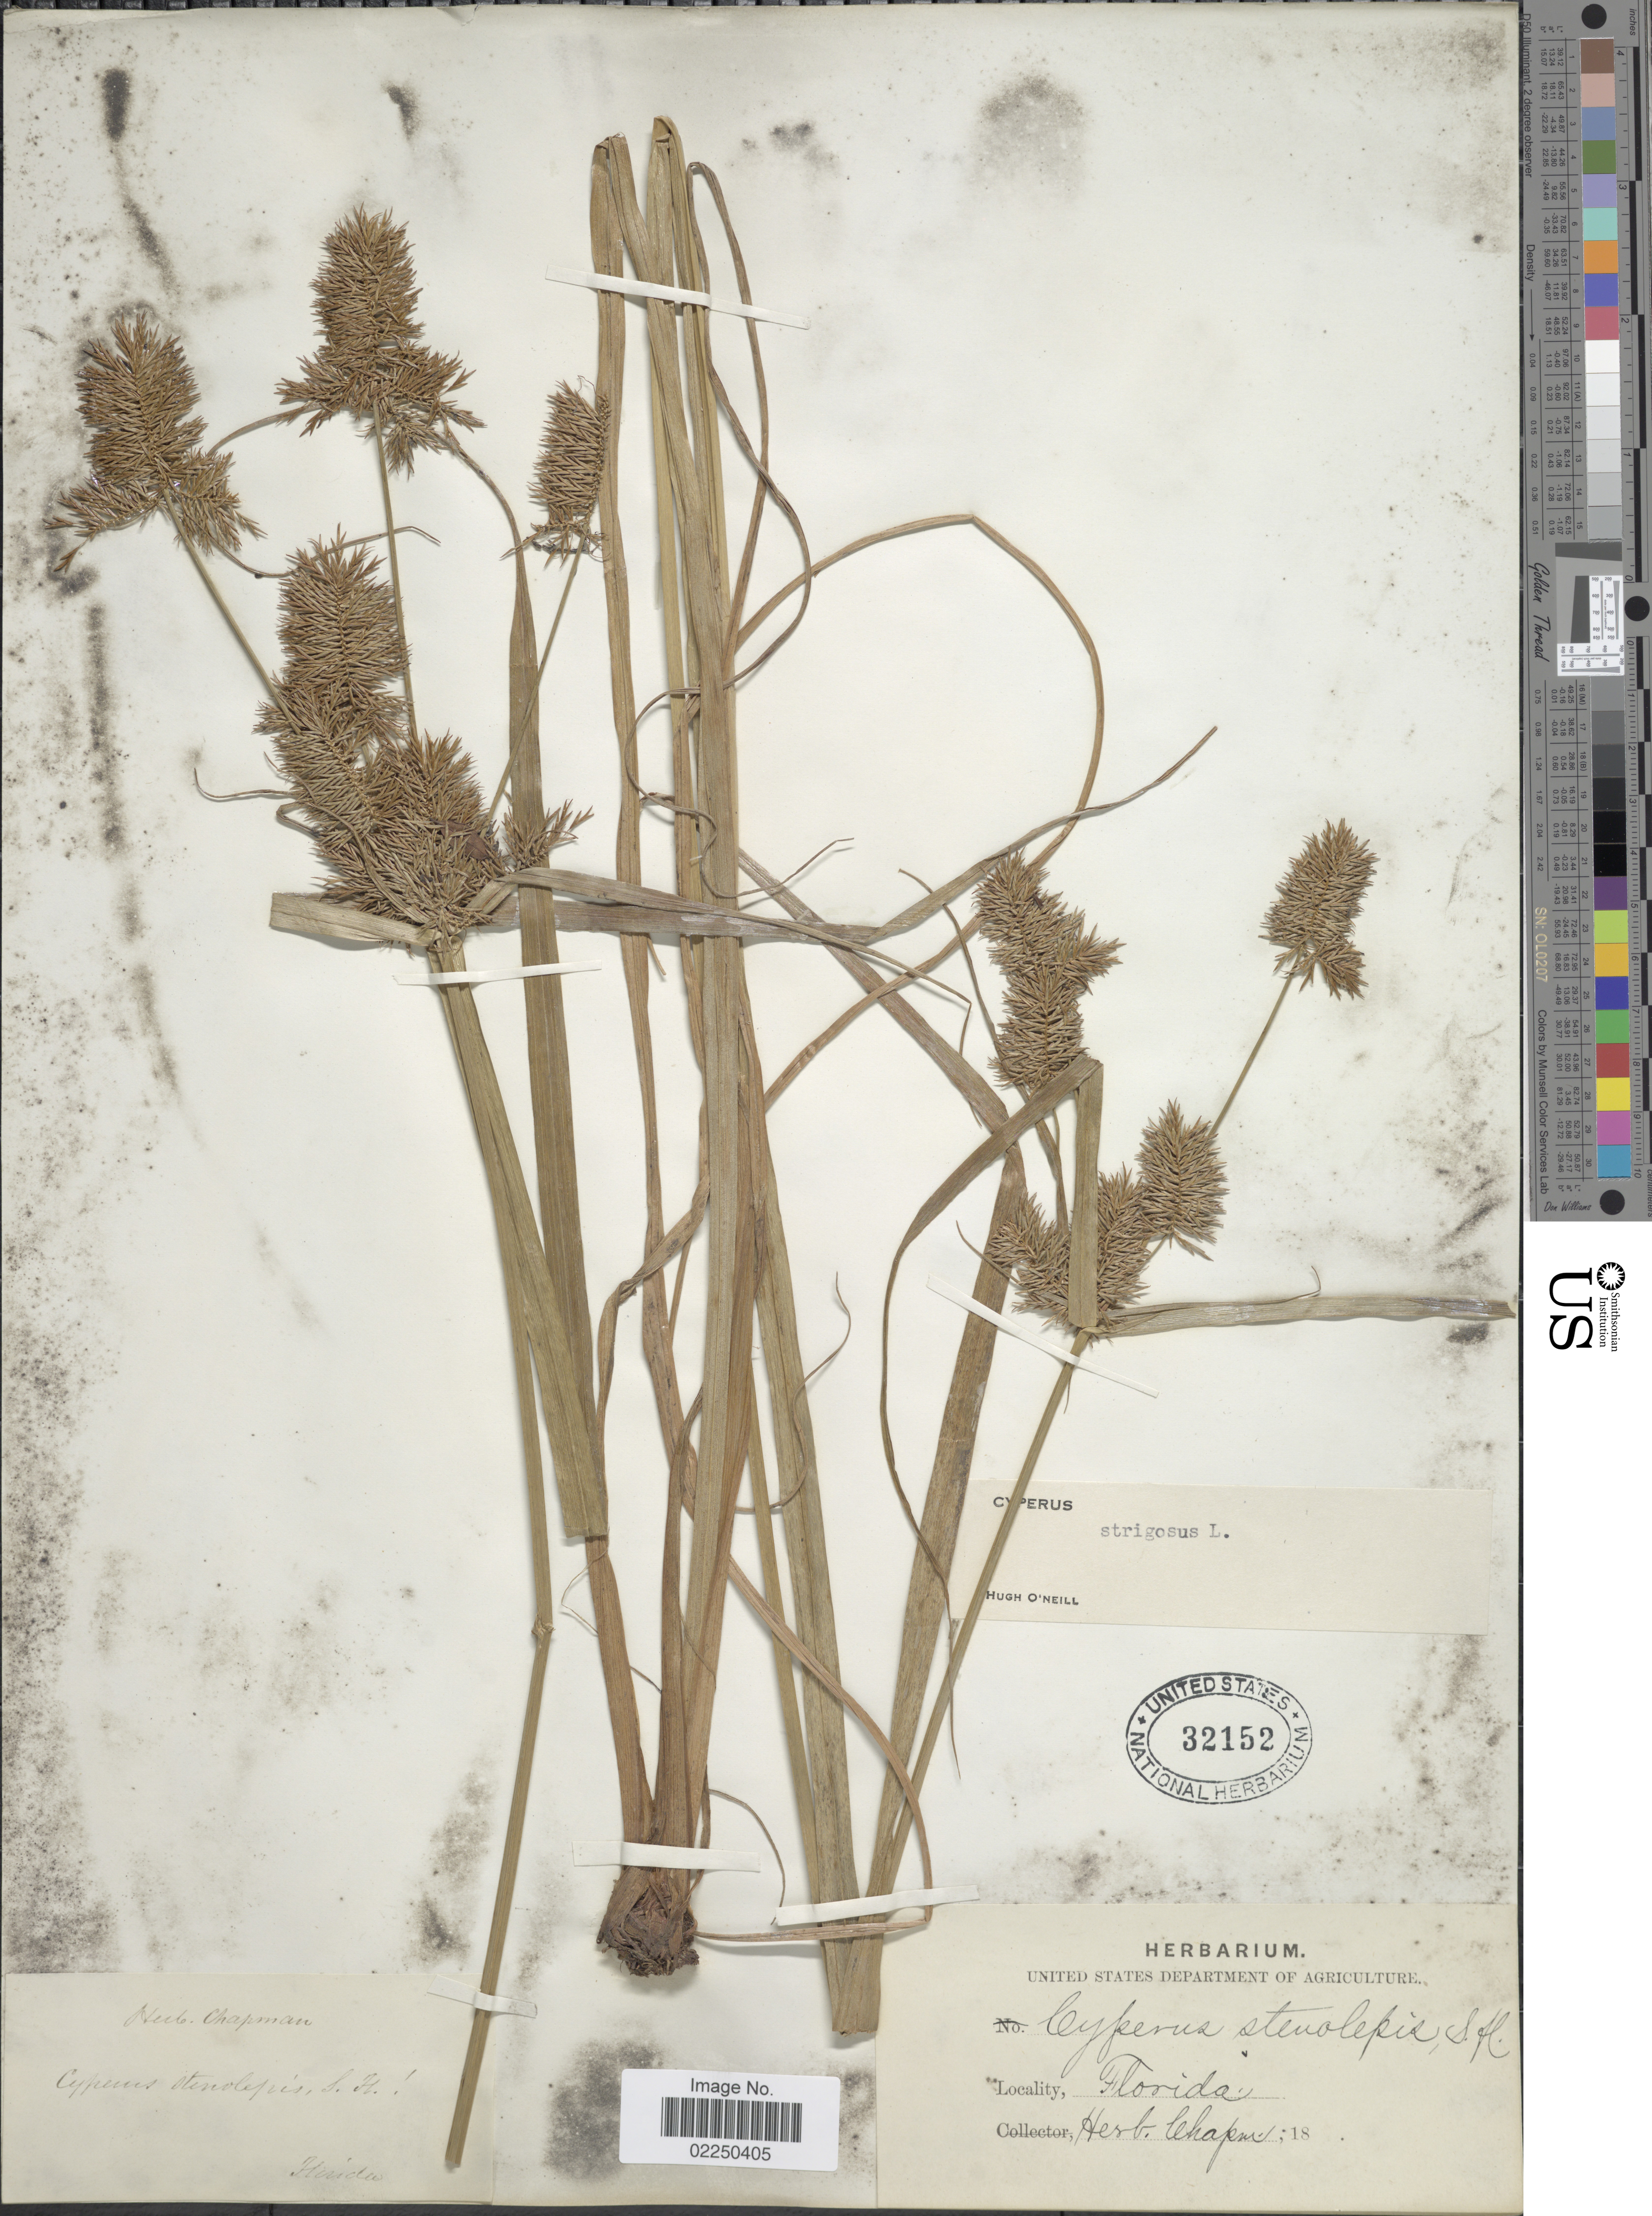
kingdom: Plantae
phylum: Tracheophyta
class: Liliopsida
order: Poales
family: Cyperaceae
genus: Cyperus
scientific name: Cyperus strigosus var. stenolepis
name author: (Torr.) Kük.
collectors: ex herb. Chapman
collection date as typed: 18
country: United States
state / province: Florida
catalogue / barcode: US 32152